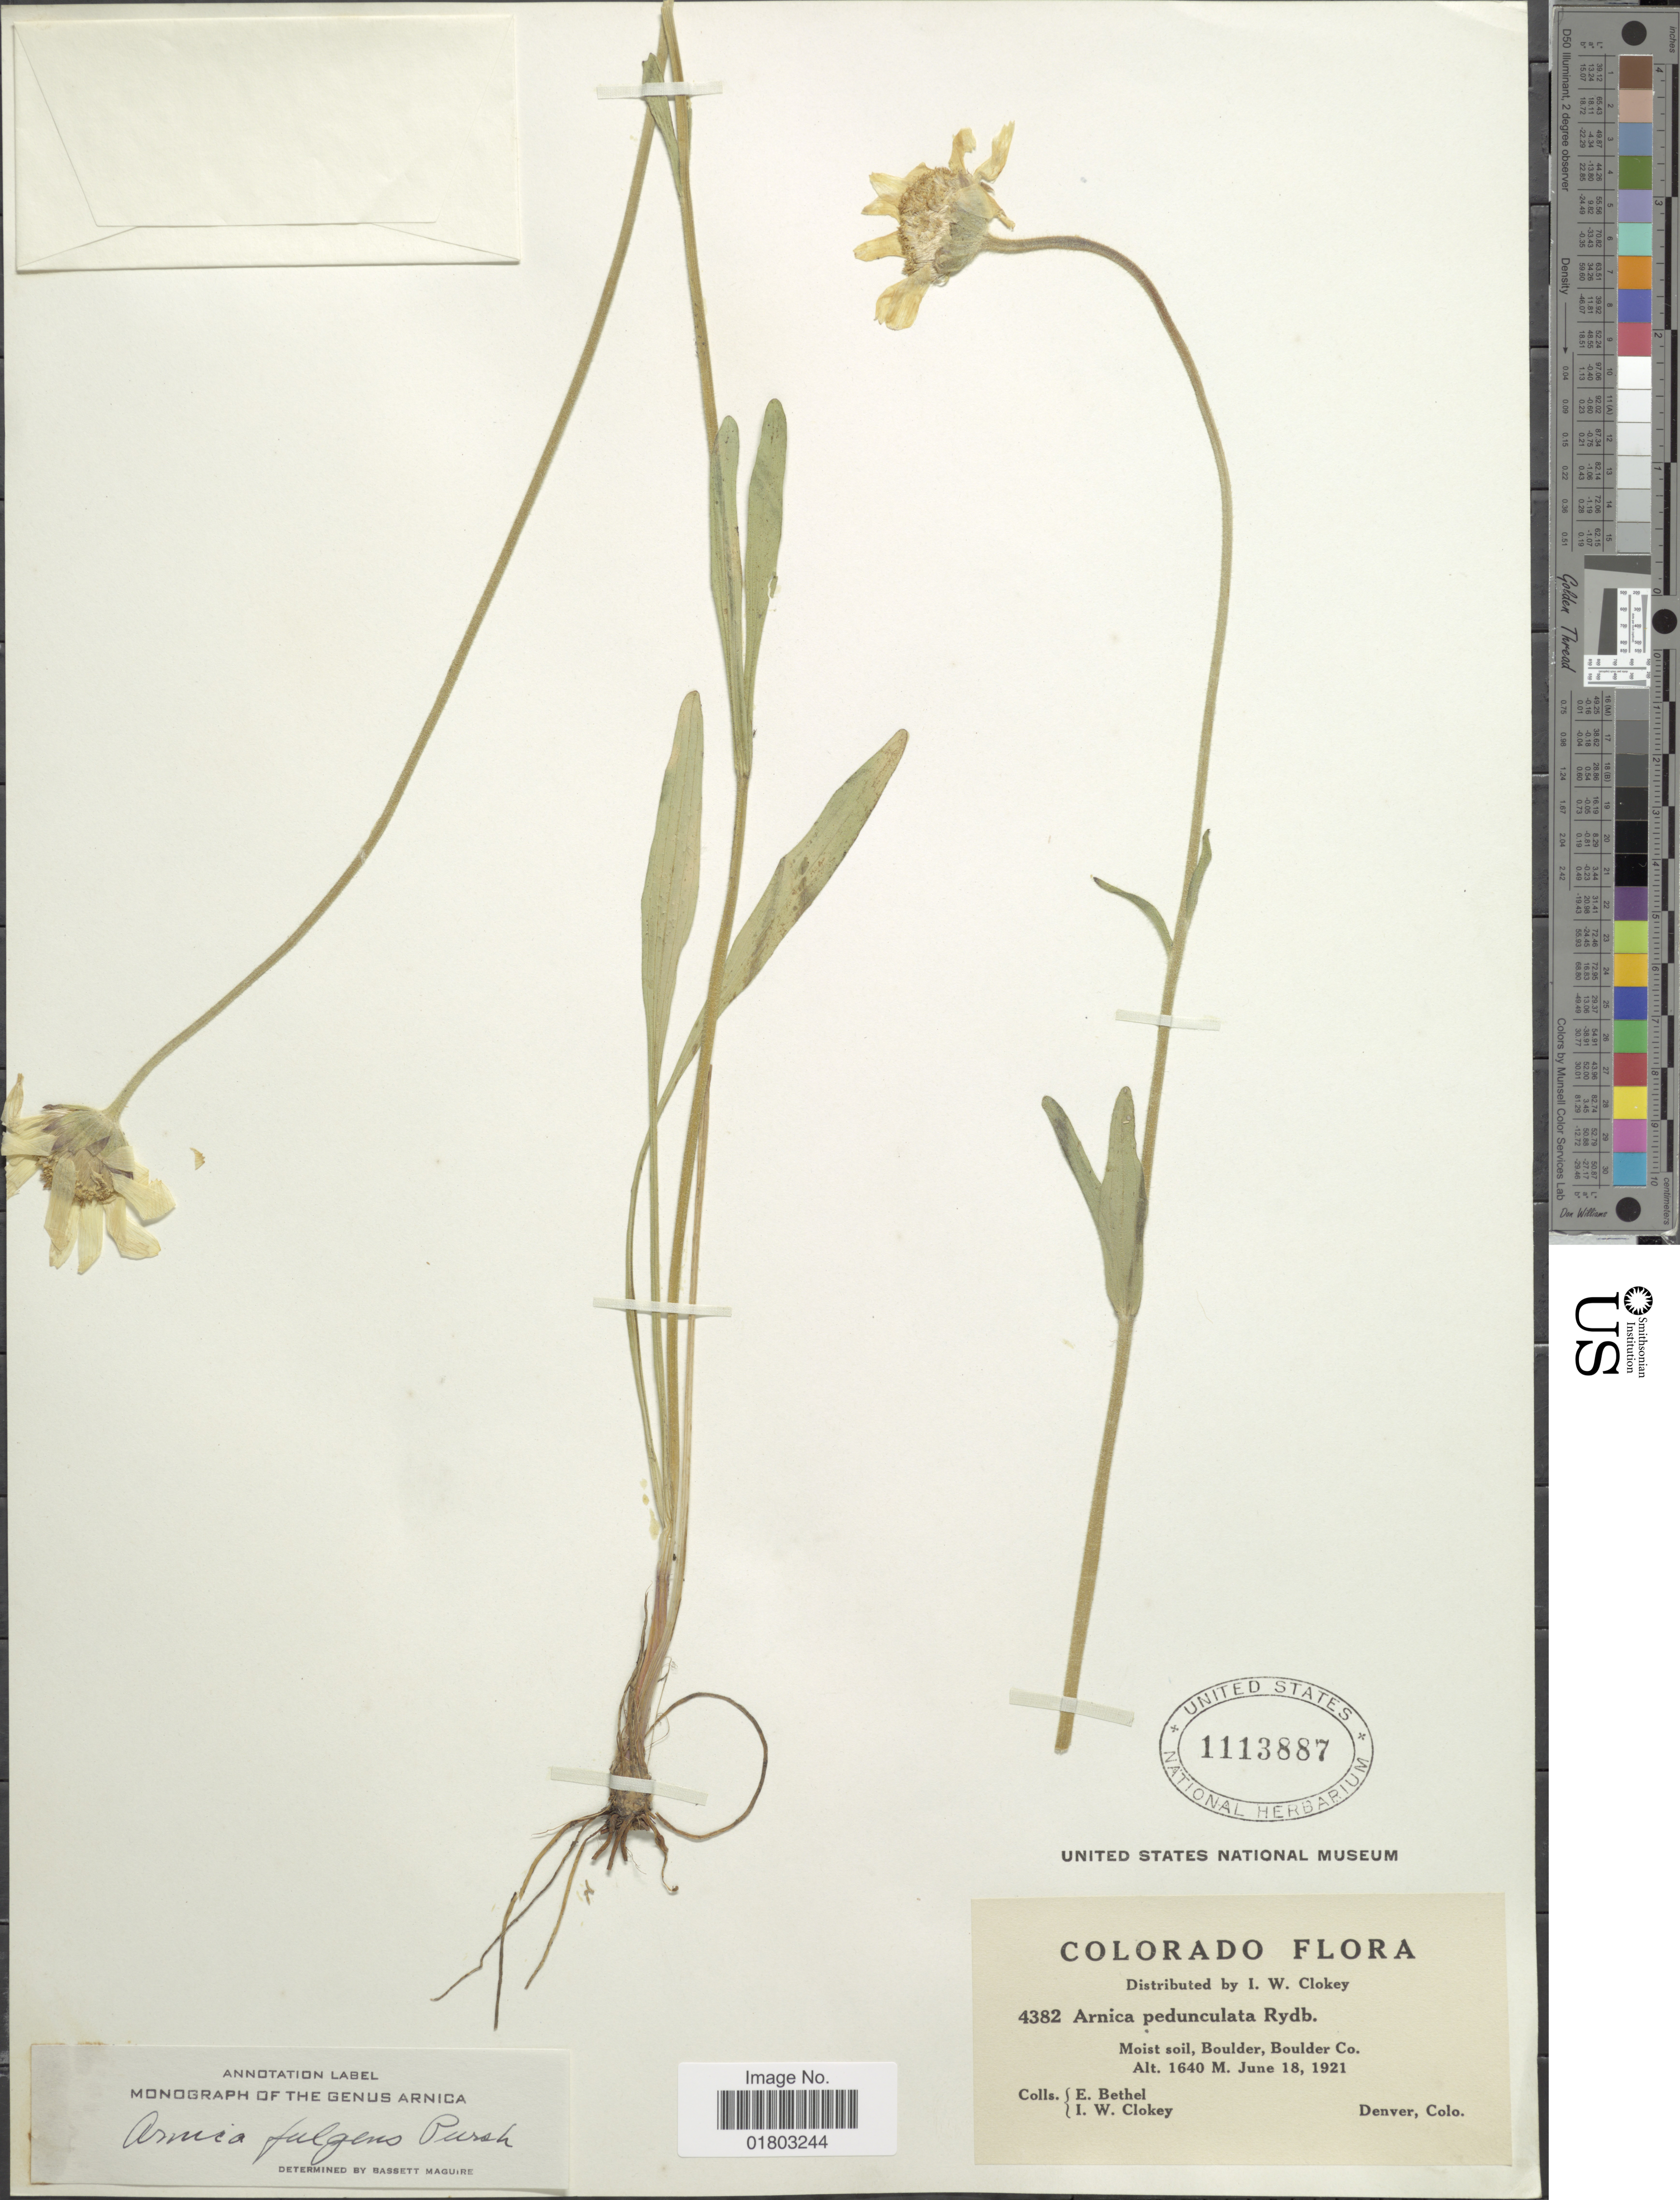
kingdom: Plantae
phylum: Tracheophyta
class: Magnoliopsida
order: Asterales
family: Asteraceae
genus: Arnica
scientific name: Arnica fulgens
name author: Pursh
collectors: E. Bethel & I. W. Clokey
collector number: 4382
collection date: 1921-06-18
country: United States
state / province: Colorado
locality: Moist soil, Boulder, Boulder Co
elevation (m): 1640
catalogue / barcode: US 1113887